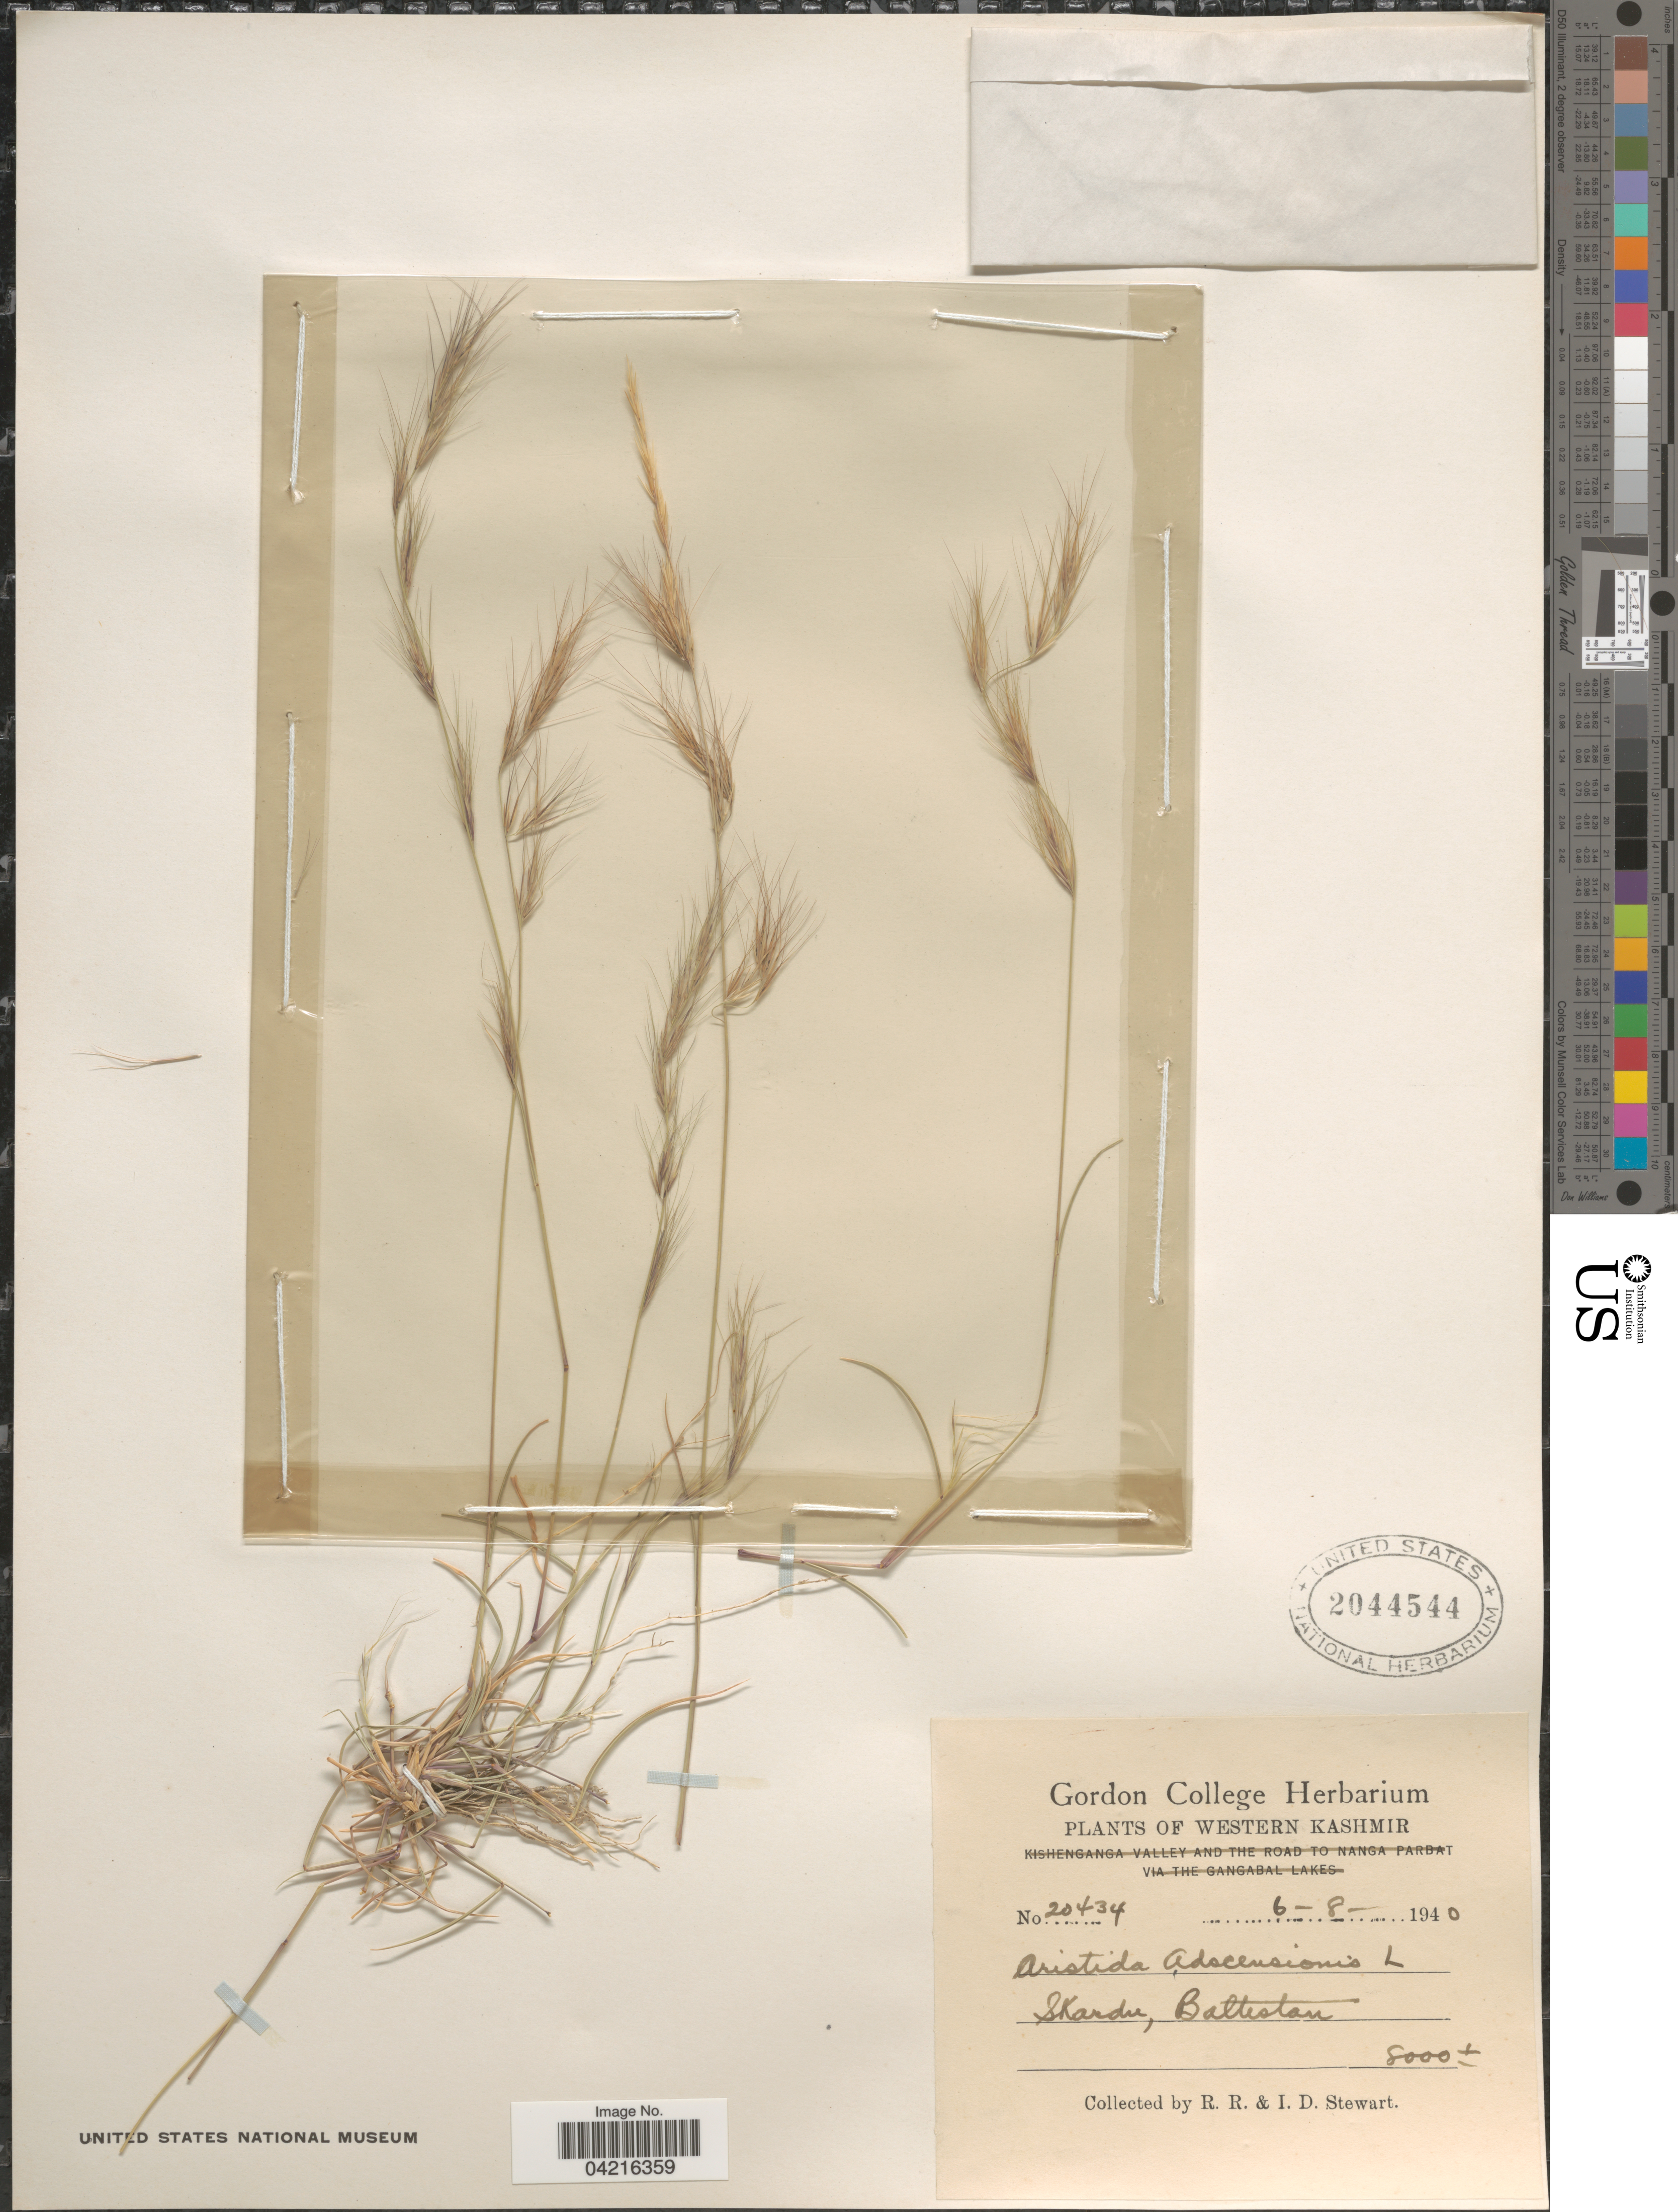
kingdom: Plantae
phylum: Tracheophyta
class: Liliopsida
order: Poales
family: Poaceae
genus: Aristida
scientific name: Aristida adscensionis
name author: L.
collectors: R. Stewart & I. Stewart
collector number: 20434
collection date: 1940-08-06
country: India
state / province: Jammu and Kashmir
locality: Western Kashmir. Skardu, Baltistan.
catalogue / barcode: US 2044544